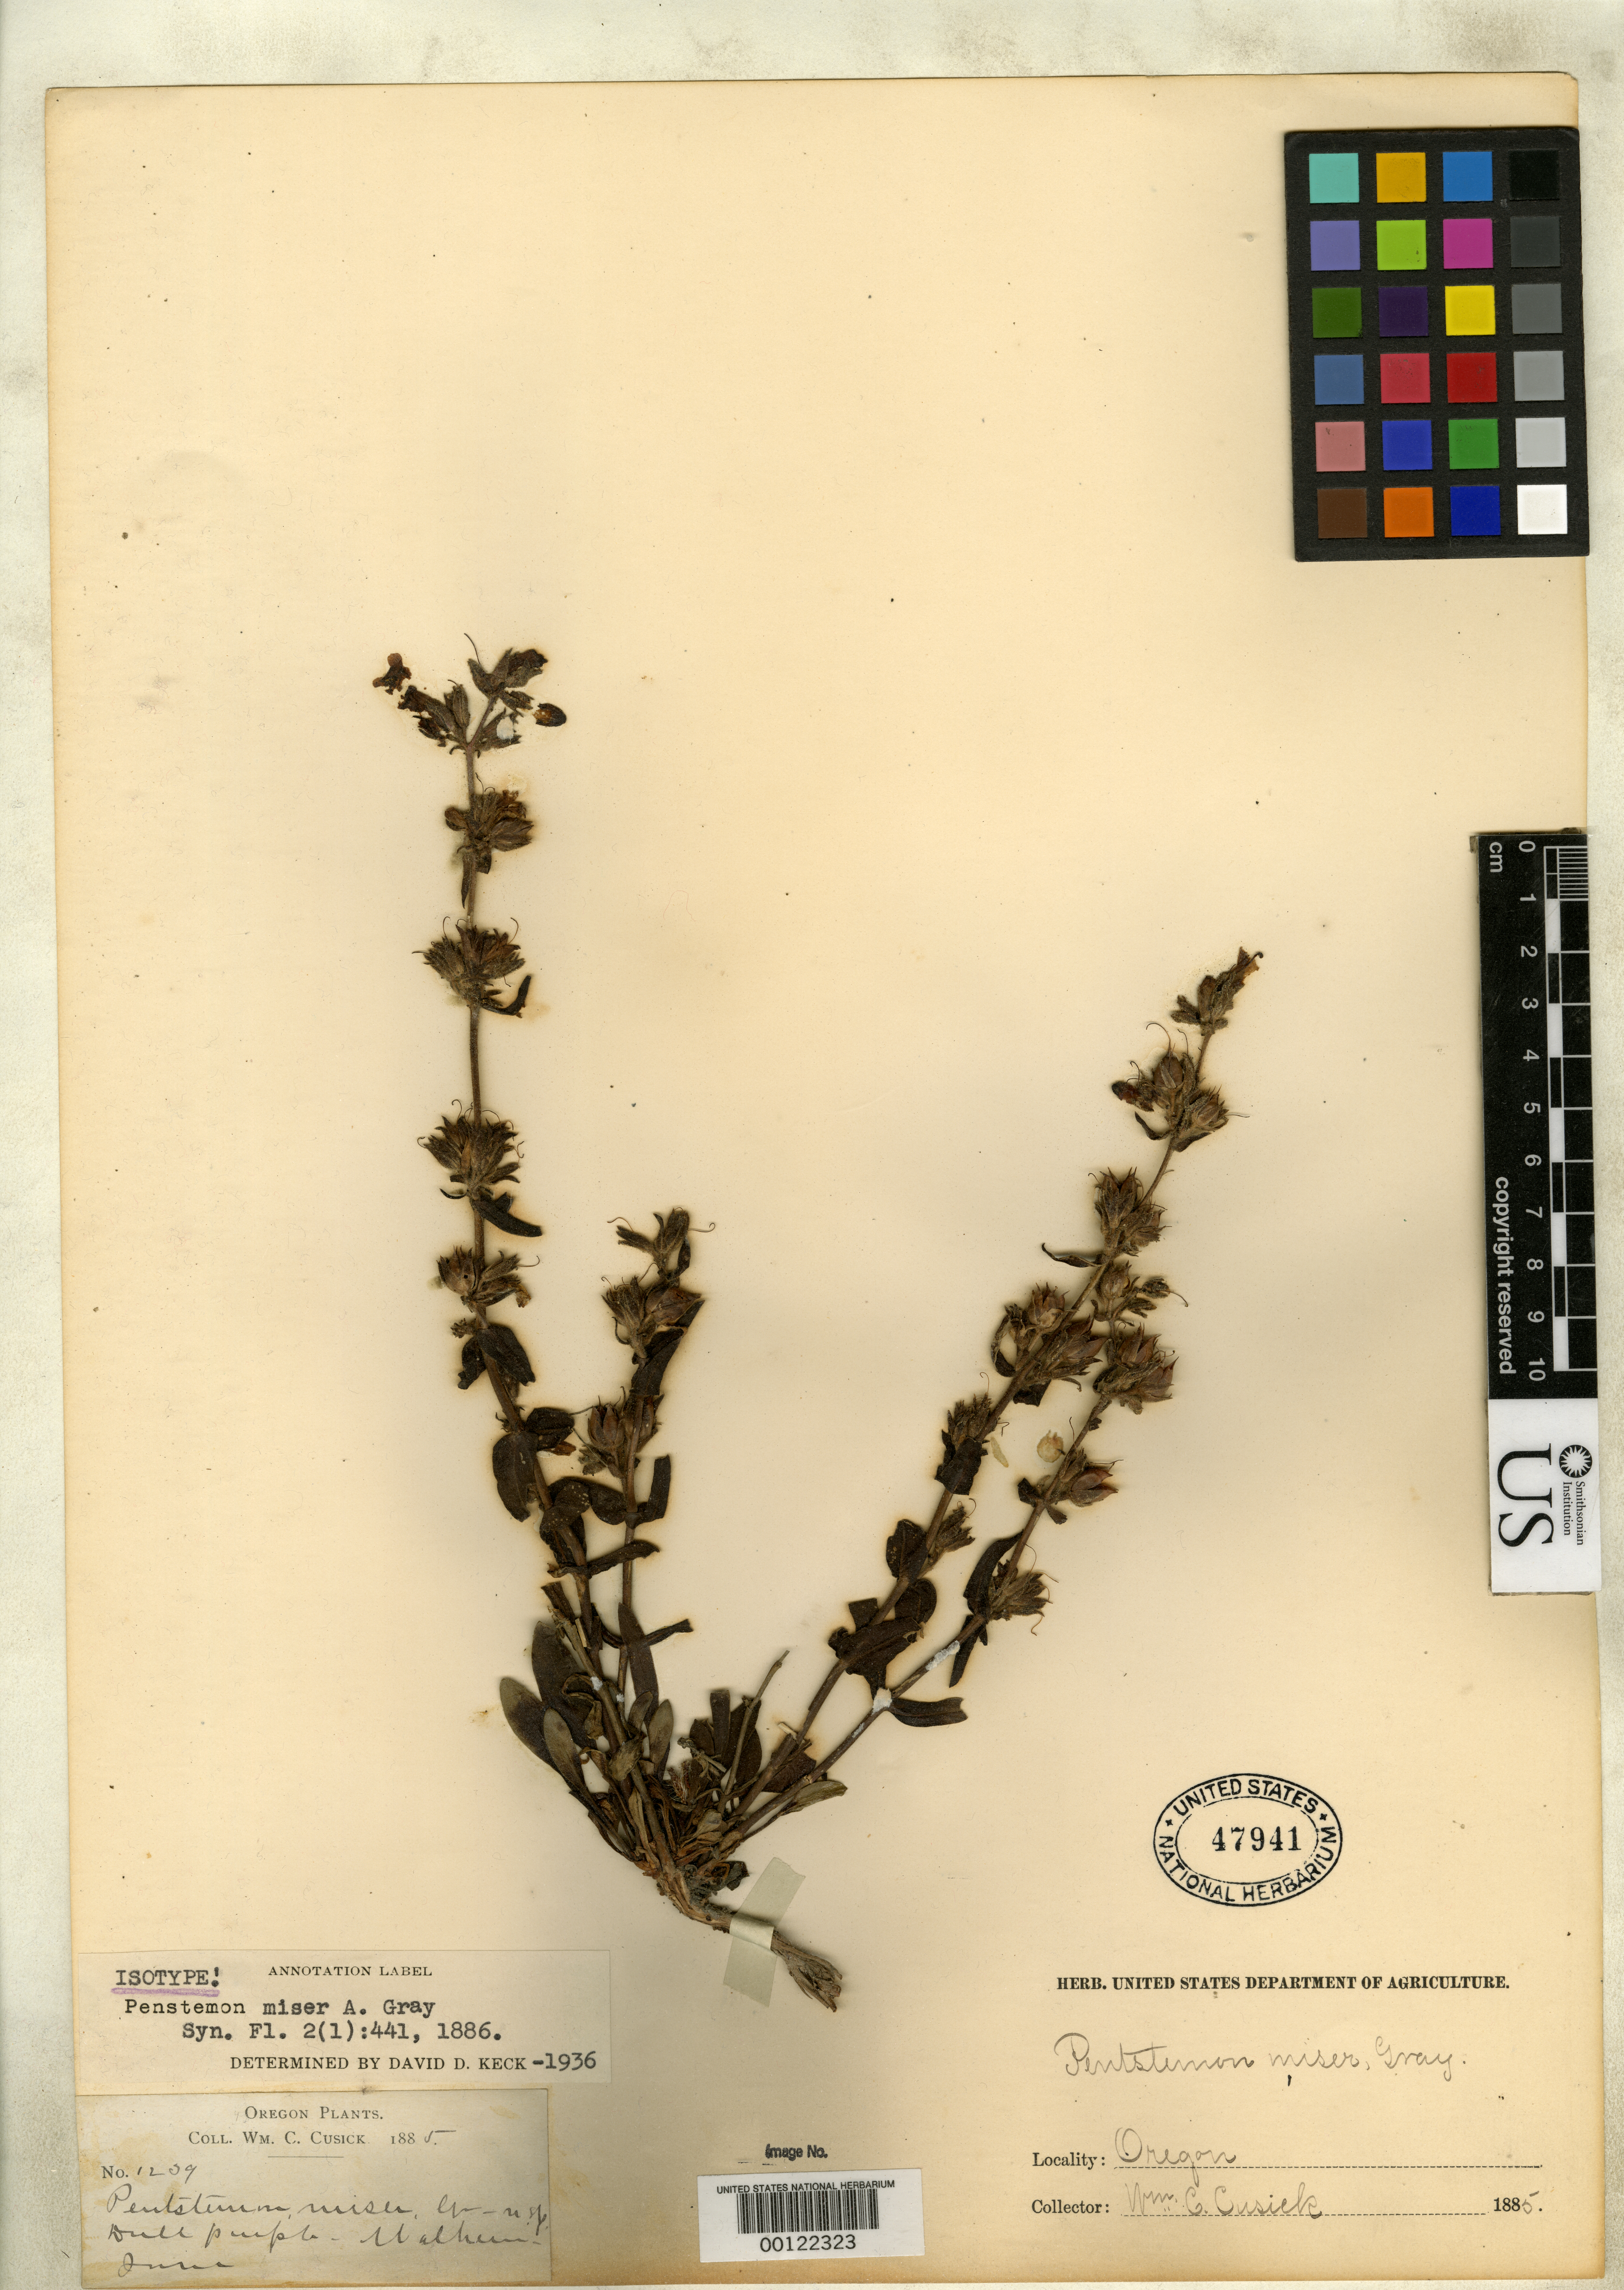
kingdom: Plantae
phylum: Tracheophyta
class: Magnoliopsida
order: Lamiales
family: Plantaginaceae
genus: Penstemon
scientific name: Penstemon miser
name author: A. Gray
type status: Isotype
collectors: W. C. Cusick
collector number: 1209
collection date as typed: Jun 1885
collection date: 1885-06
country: United States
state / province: Oregon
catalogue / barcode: US 47941